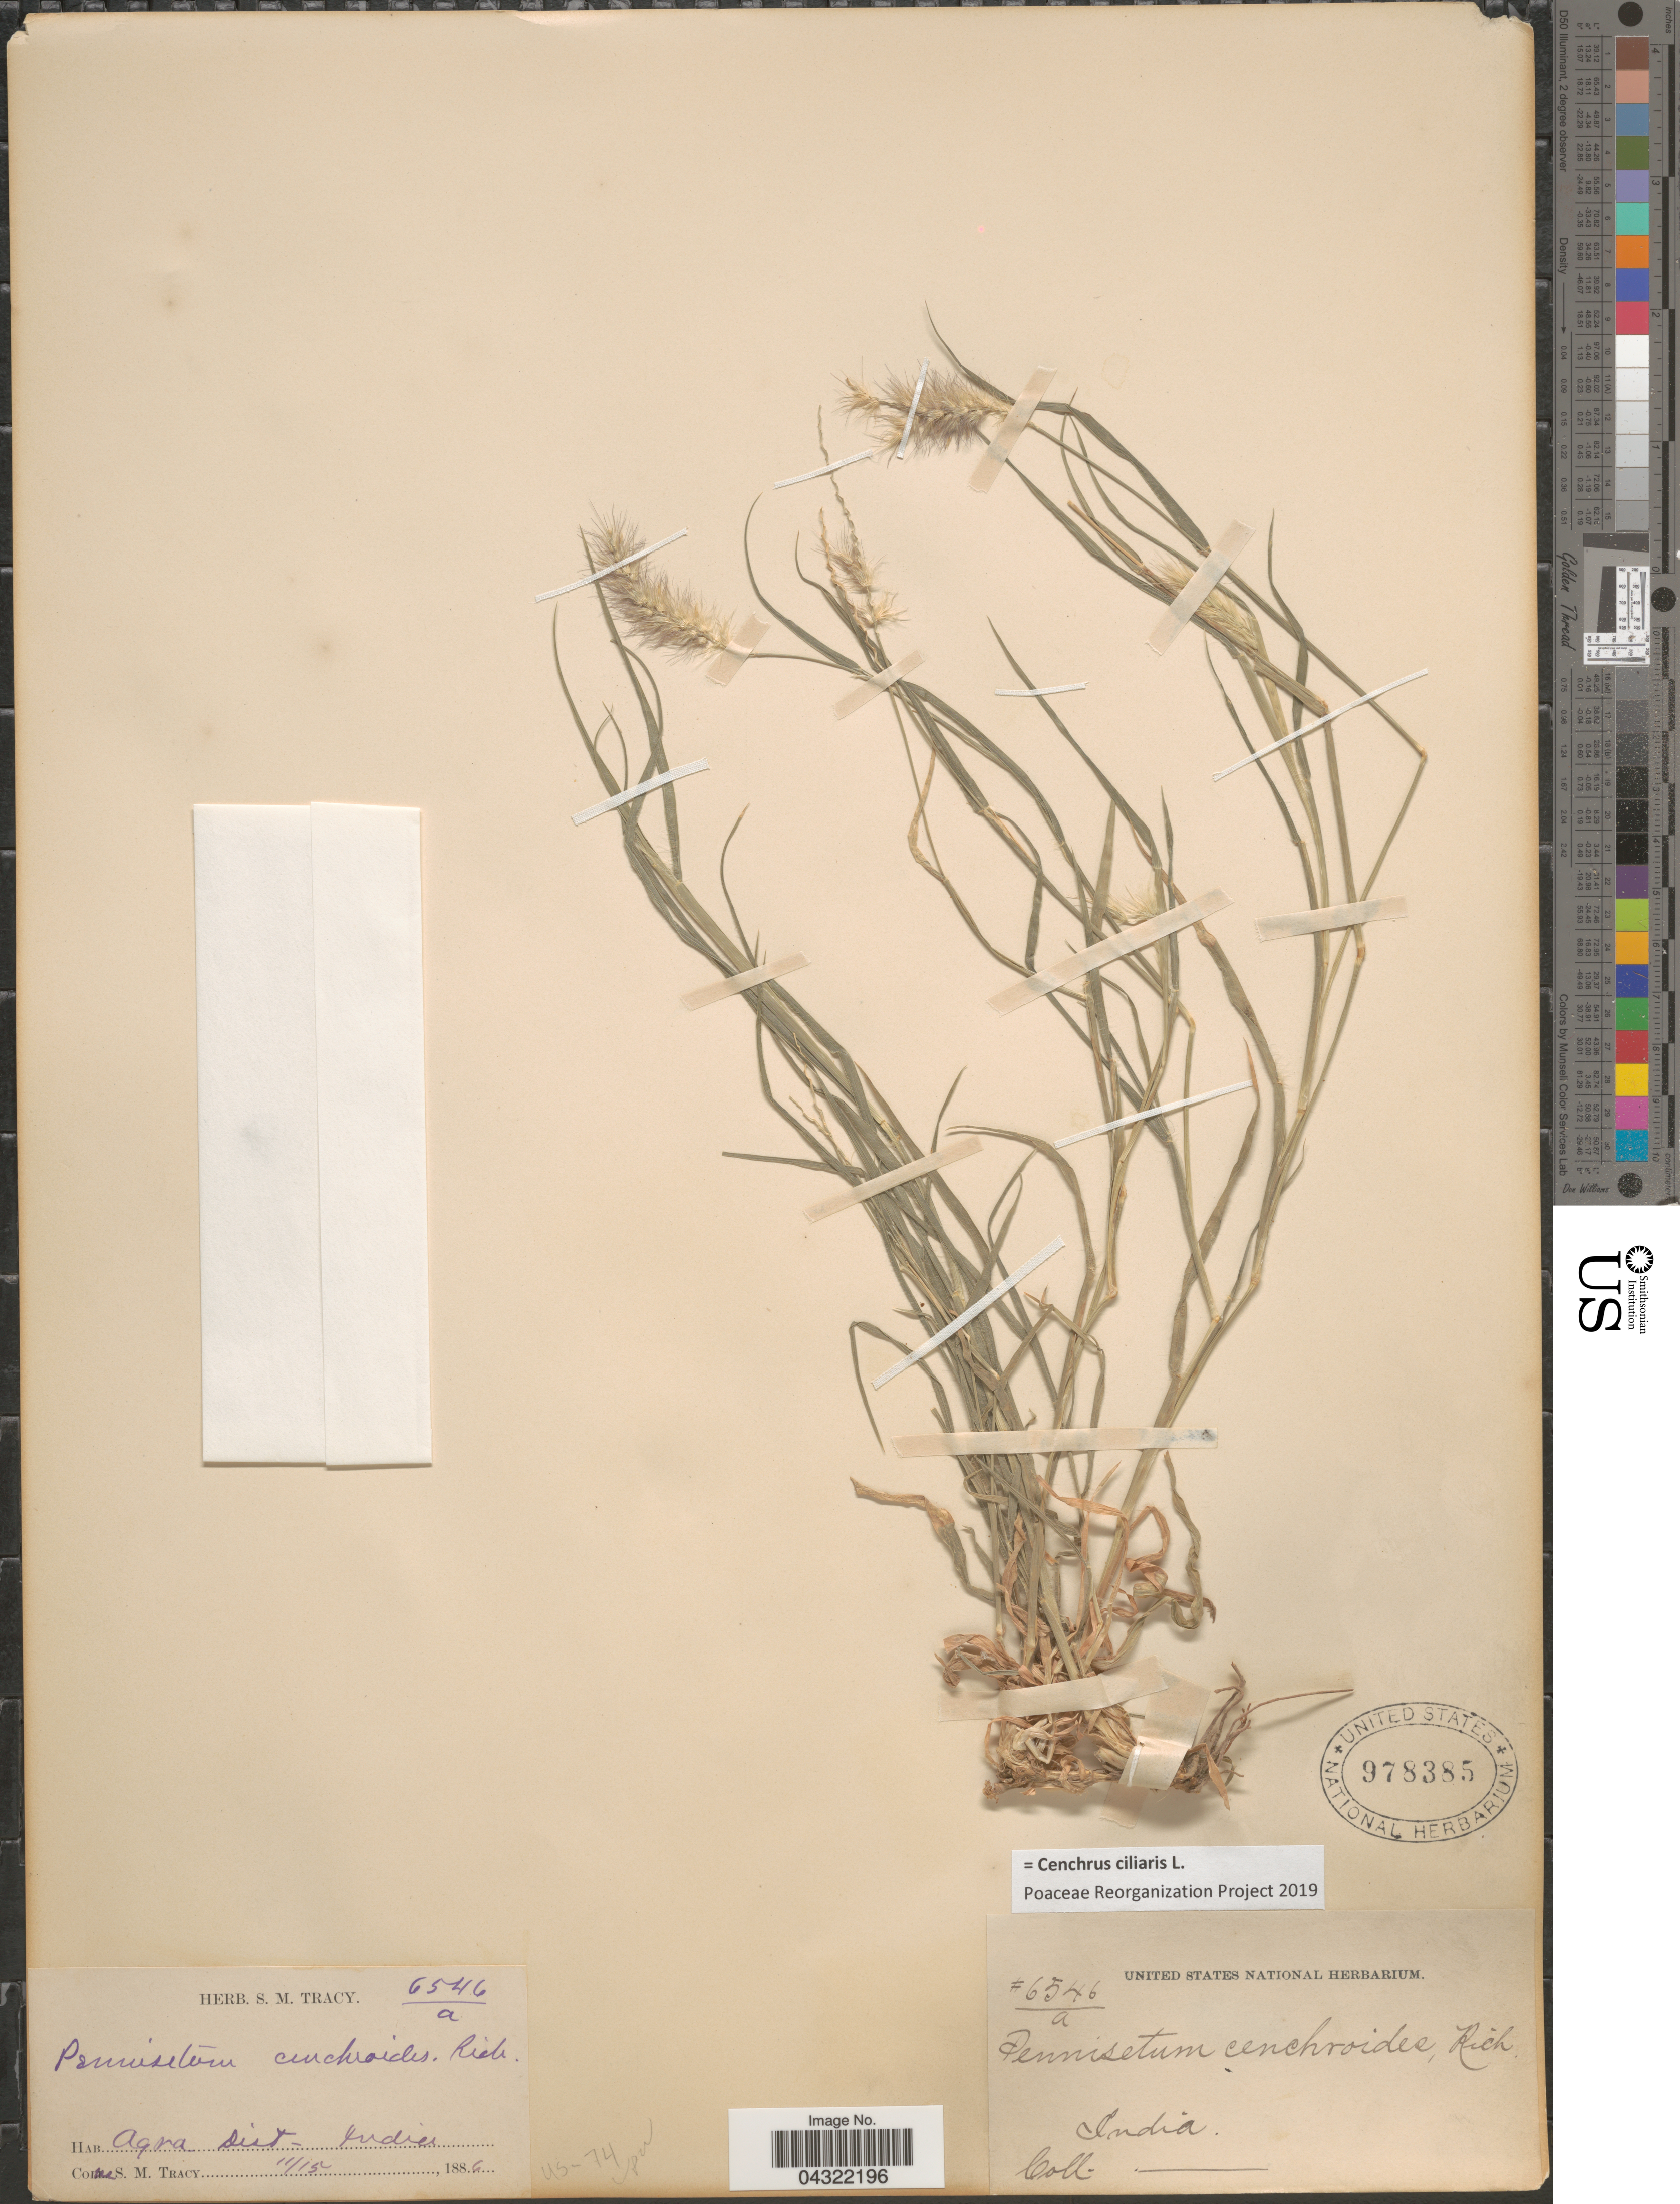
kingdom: Plantae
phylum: Tracheophyta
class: Liliopsida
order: Poales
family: Poaceae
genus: Cenchrus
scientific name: Cenchrus ciliaris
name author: L.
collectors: S. M. Tracy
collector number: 6546a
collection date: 1886-11-15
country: India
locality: Agra Dist.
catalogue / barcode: US 978385